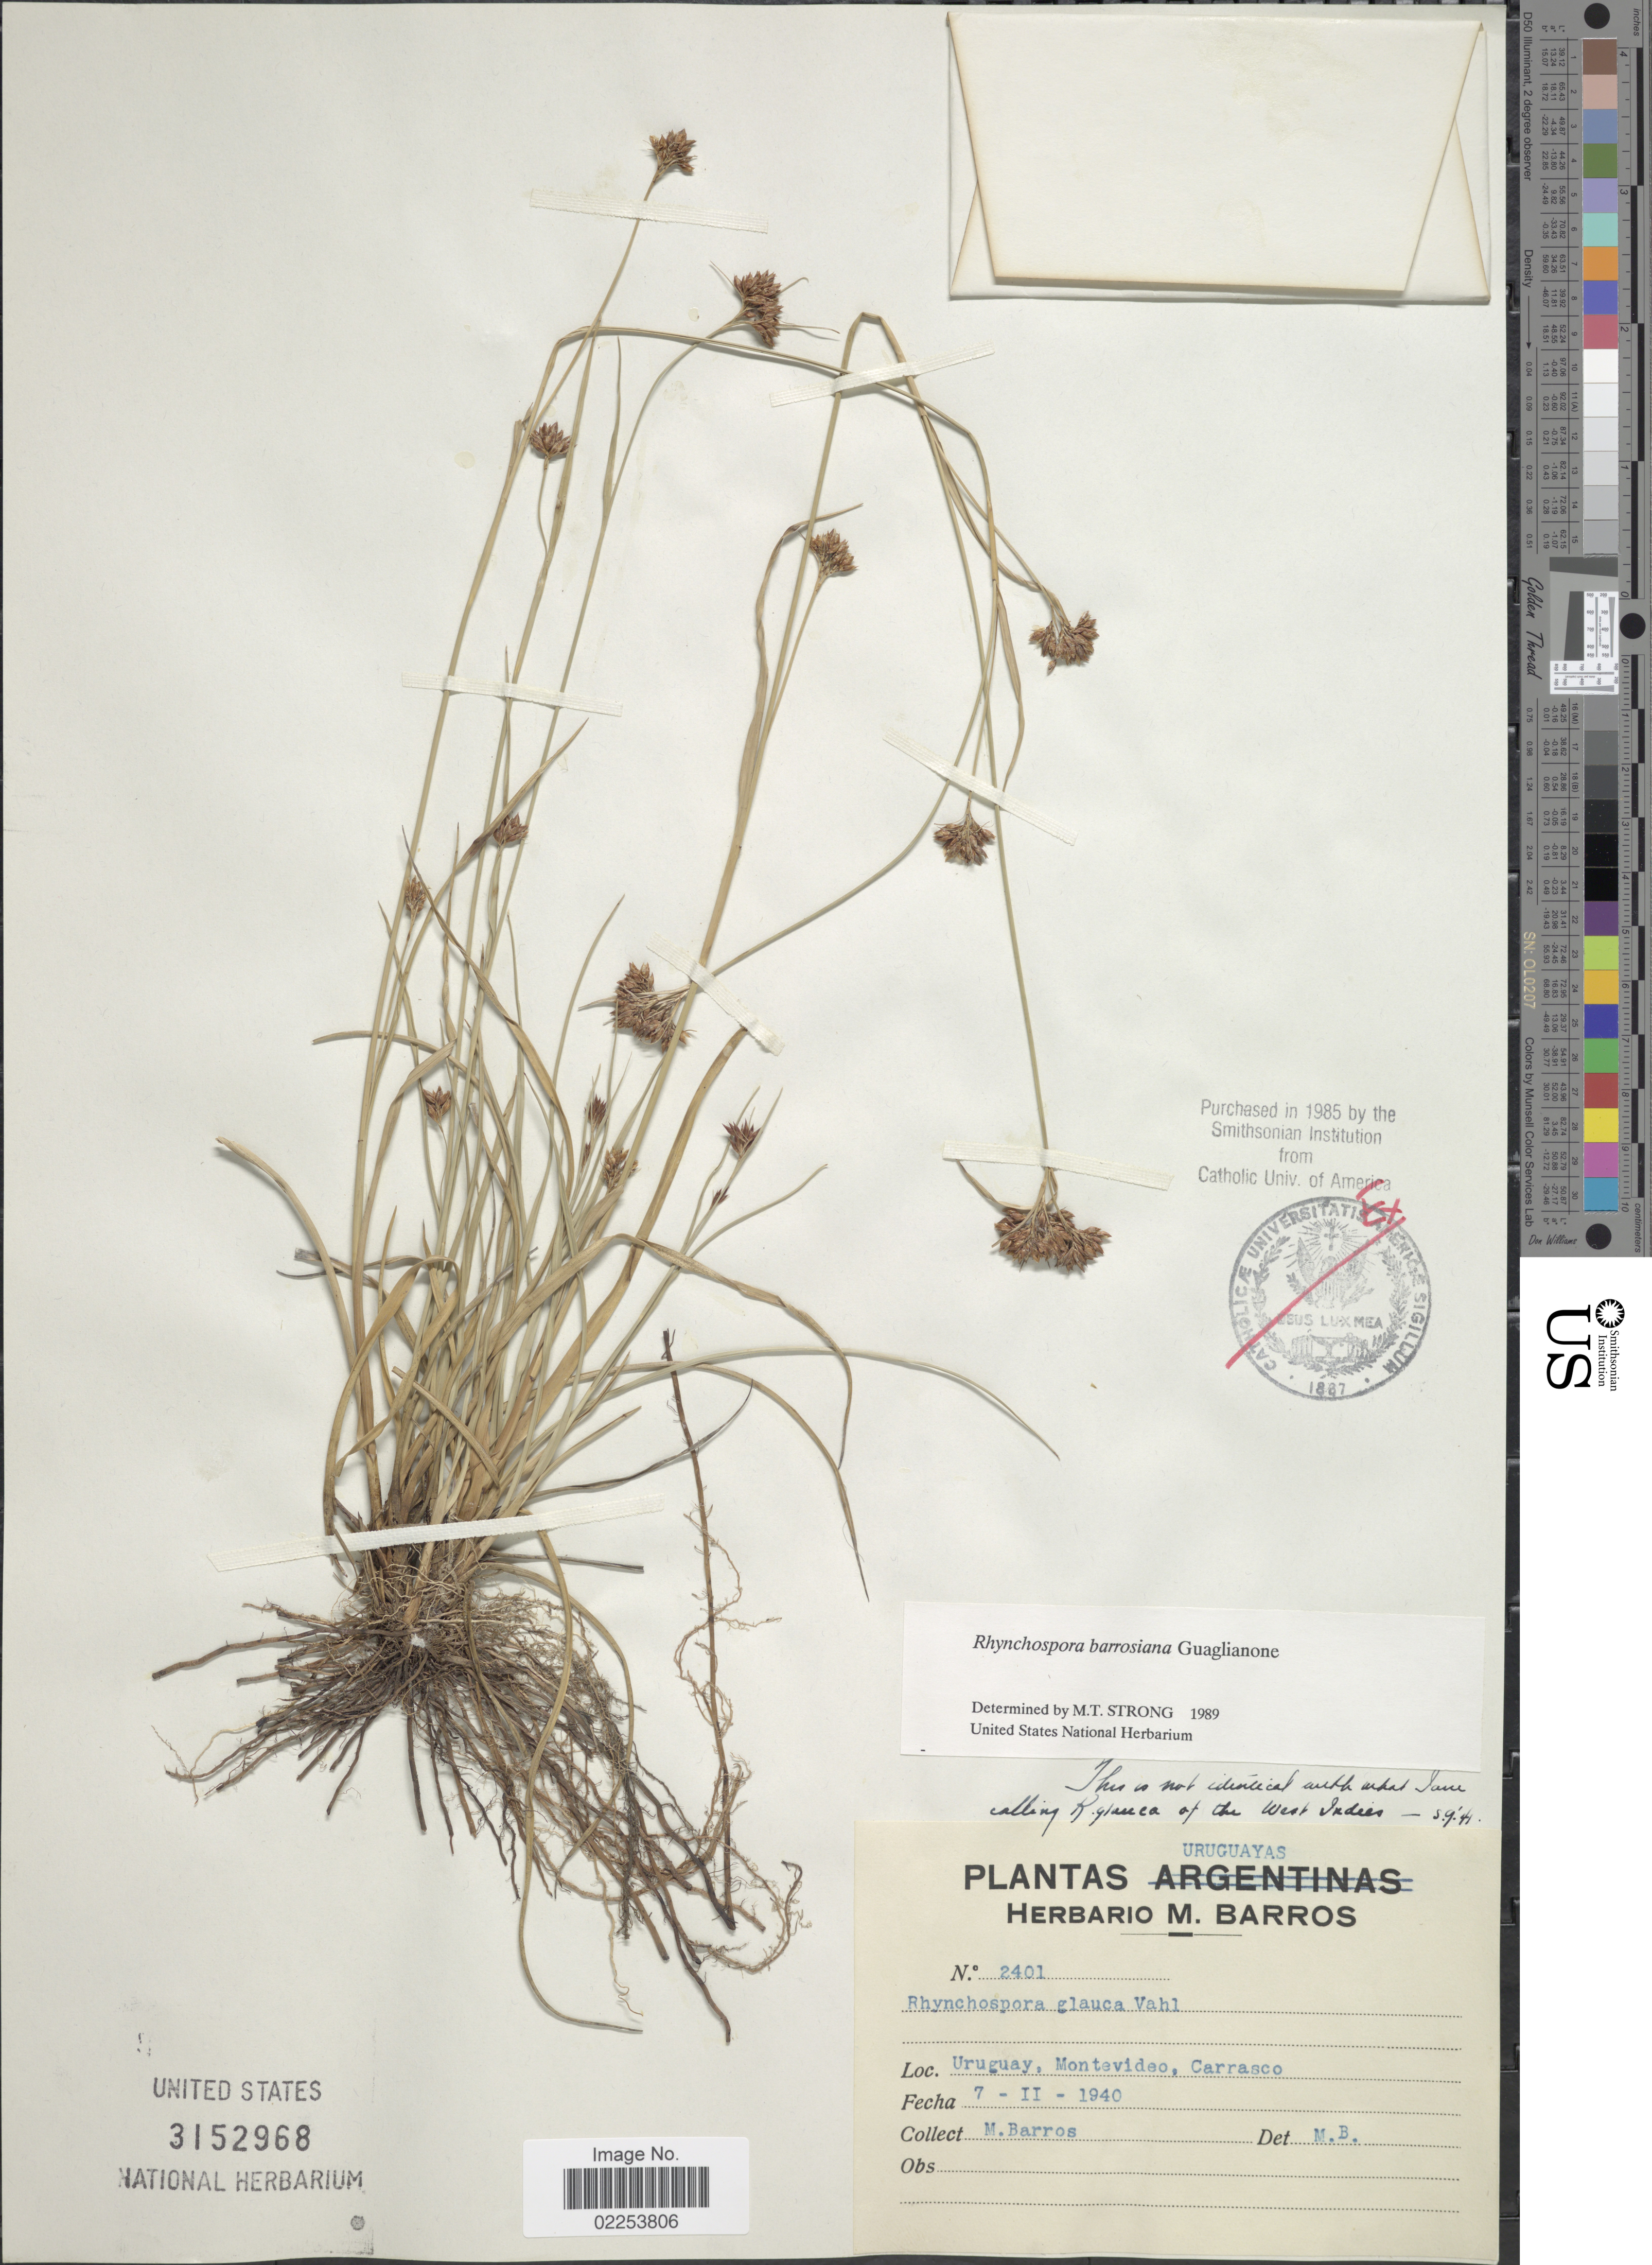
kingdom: Plantae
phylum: Tracheophyta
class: Liliopsida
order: Poales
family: Cyperaceae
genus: Rhynchospora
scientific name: Rhynchospora barrosiana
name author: Guagl.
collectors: M. Barros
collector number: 2401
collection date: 1940-02-07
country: Uruguay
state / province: Montevideo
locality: Carrasco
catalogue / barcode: US 3152968